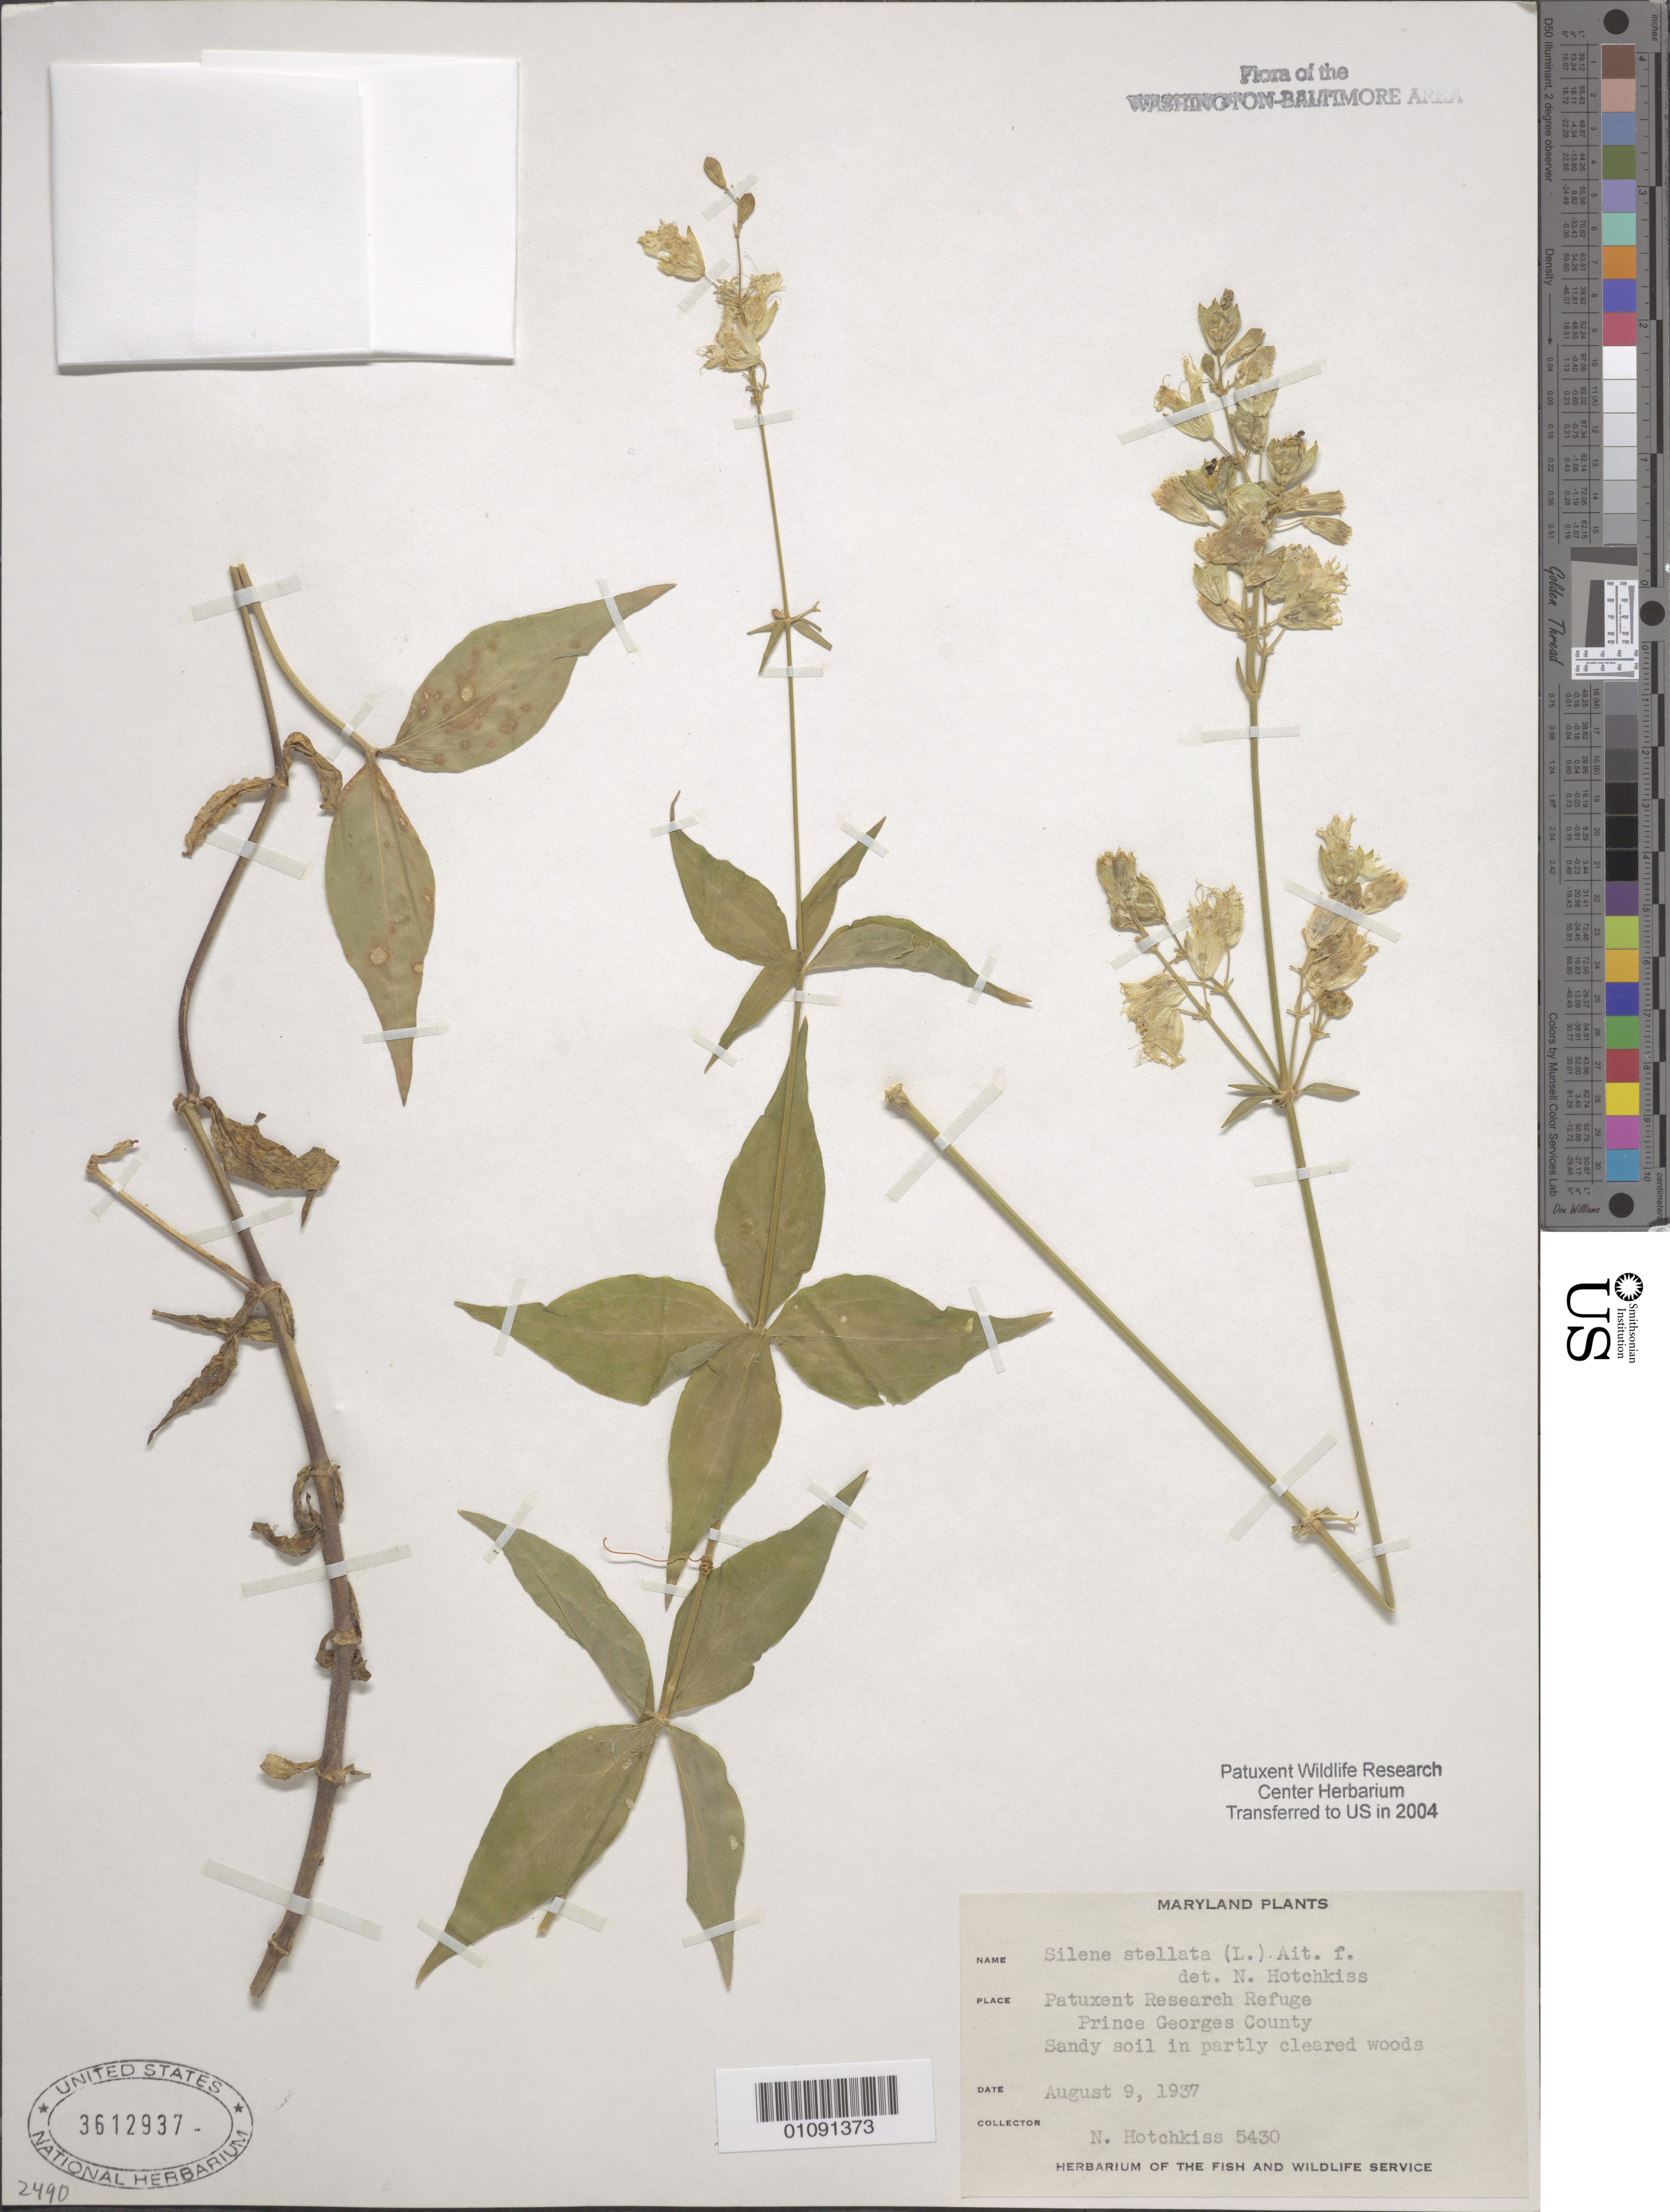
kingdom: Plantae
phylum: Tracheophyta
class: Magnoliopsida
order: Caryophyllales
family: Caryophyllaceae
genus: Silene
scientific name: Silene stellata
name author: (L.) Coyte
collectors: N. Hotchkiss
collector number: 5430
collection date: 1937-08-09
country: United States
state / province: Maryland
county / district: Prince George's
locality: Patuxent Wildlife Refuge.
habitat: Sandy soil in partly cleared woods.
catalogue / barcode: US 3612937